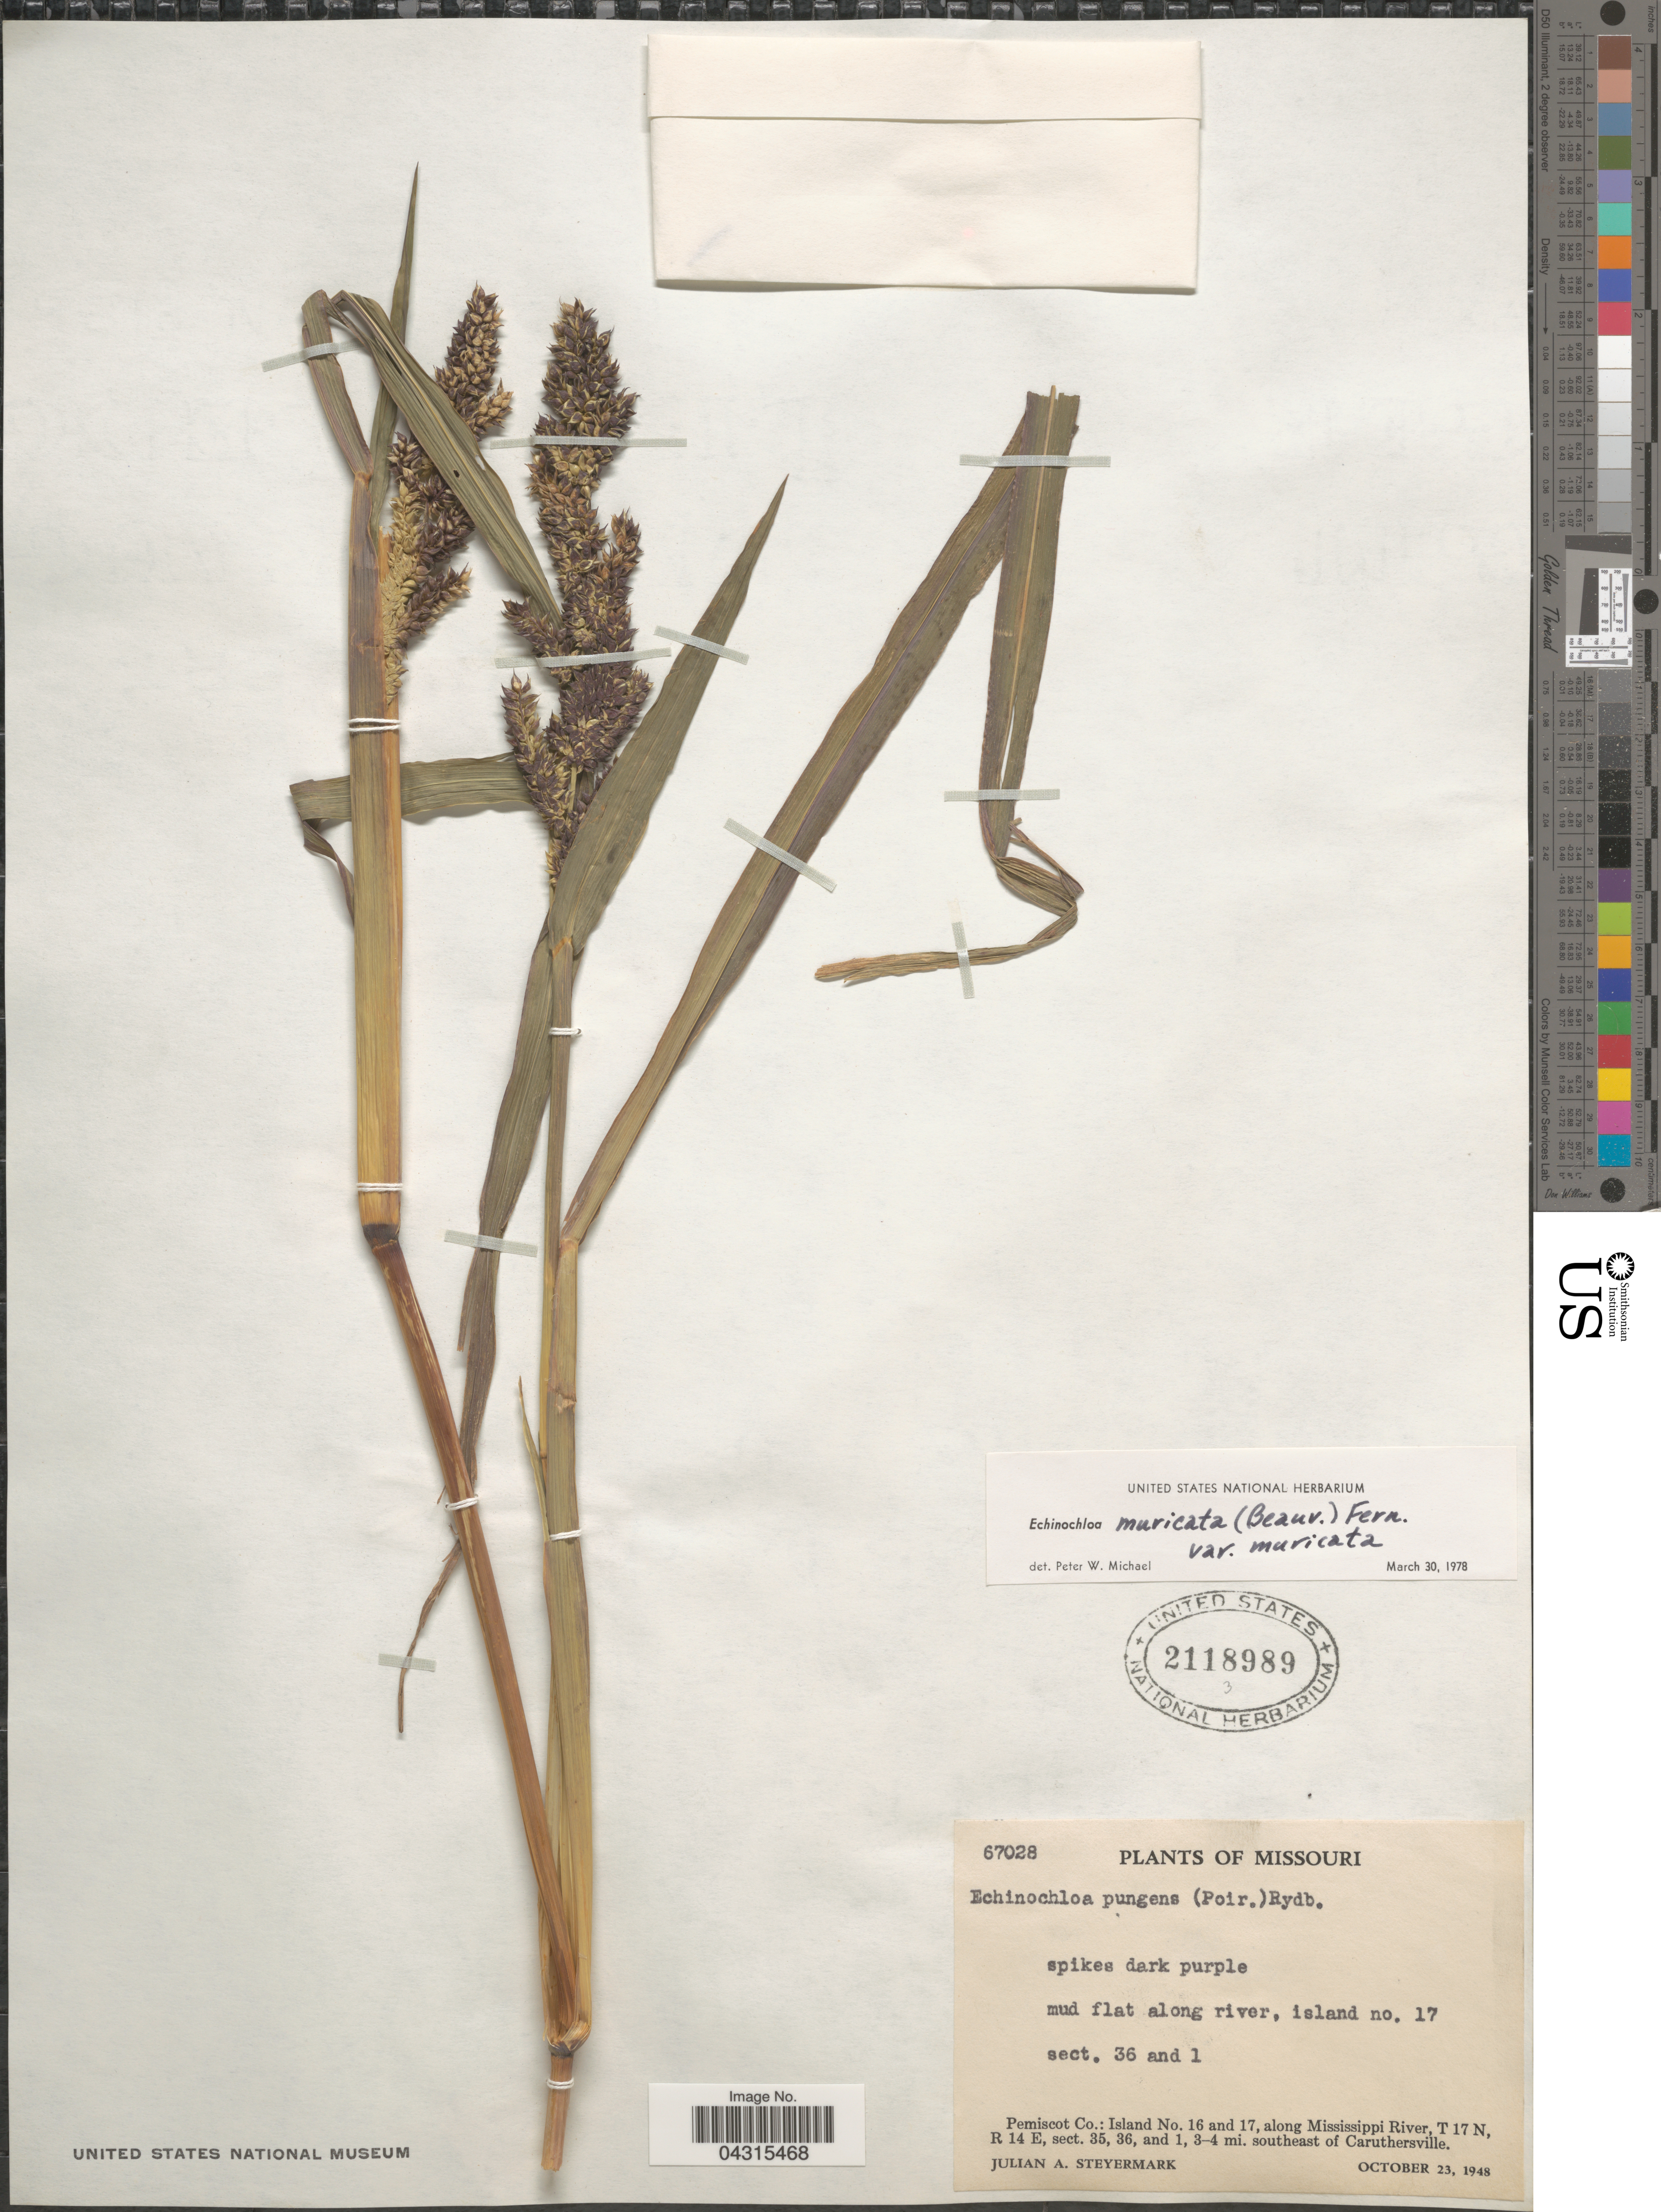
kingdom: Plantae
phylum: Tracheophyta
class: Liliopsida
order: Poales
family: Poaceae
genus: Echinochloa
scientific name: Echinochloa muricata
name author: (P. Beauv.) Fernald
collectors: J. Steyermark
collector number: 67028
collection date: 1948-10-23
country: United States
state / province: Missouri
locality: Mud flat along river, island no. 17. sect. 36 and 1. Pemiscot Co.: Island No. 16 and 17, along Mississippi River, T 17 N, R 14 E, sect. 35, 36 and 1, 3-4 mi. southeast of Caruthersville.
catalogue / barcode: US 2118989